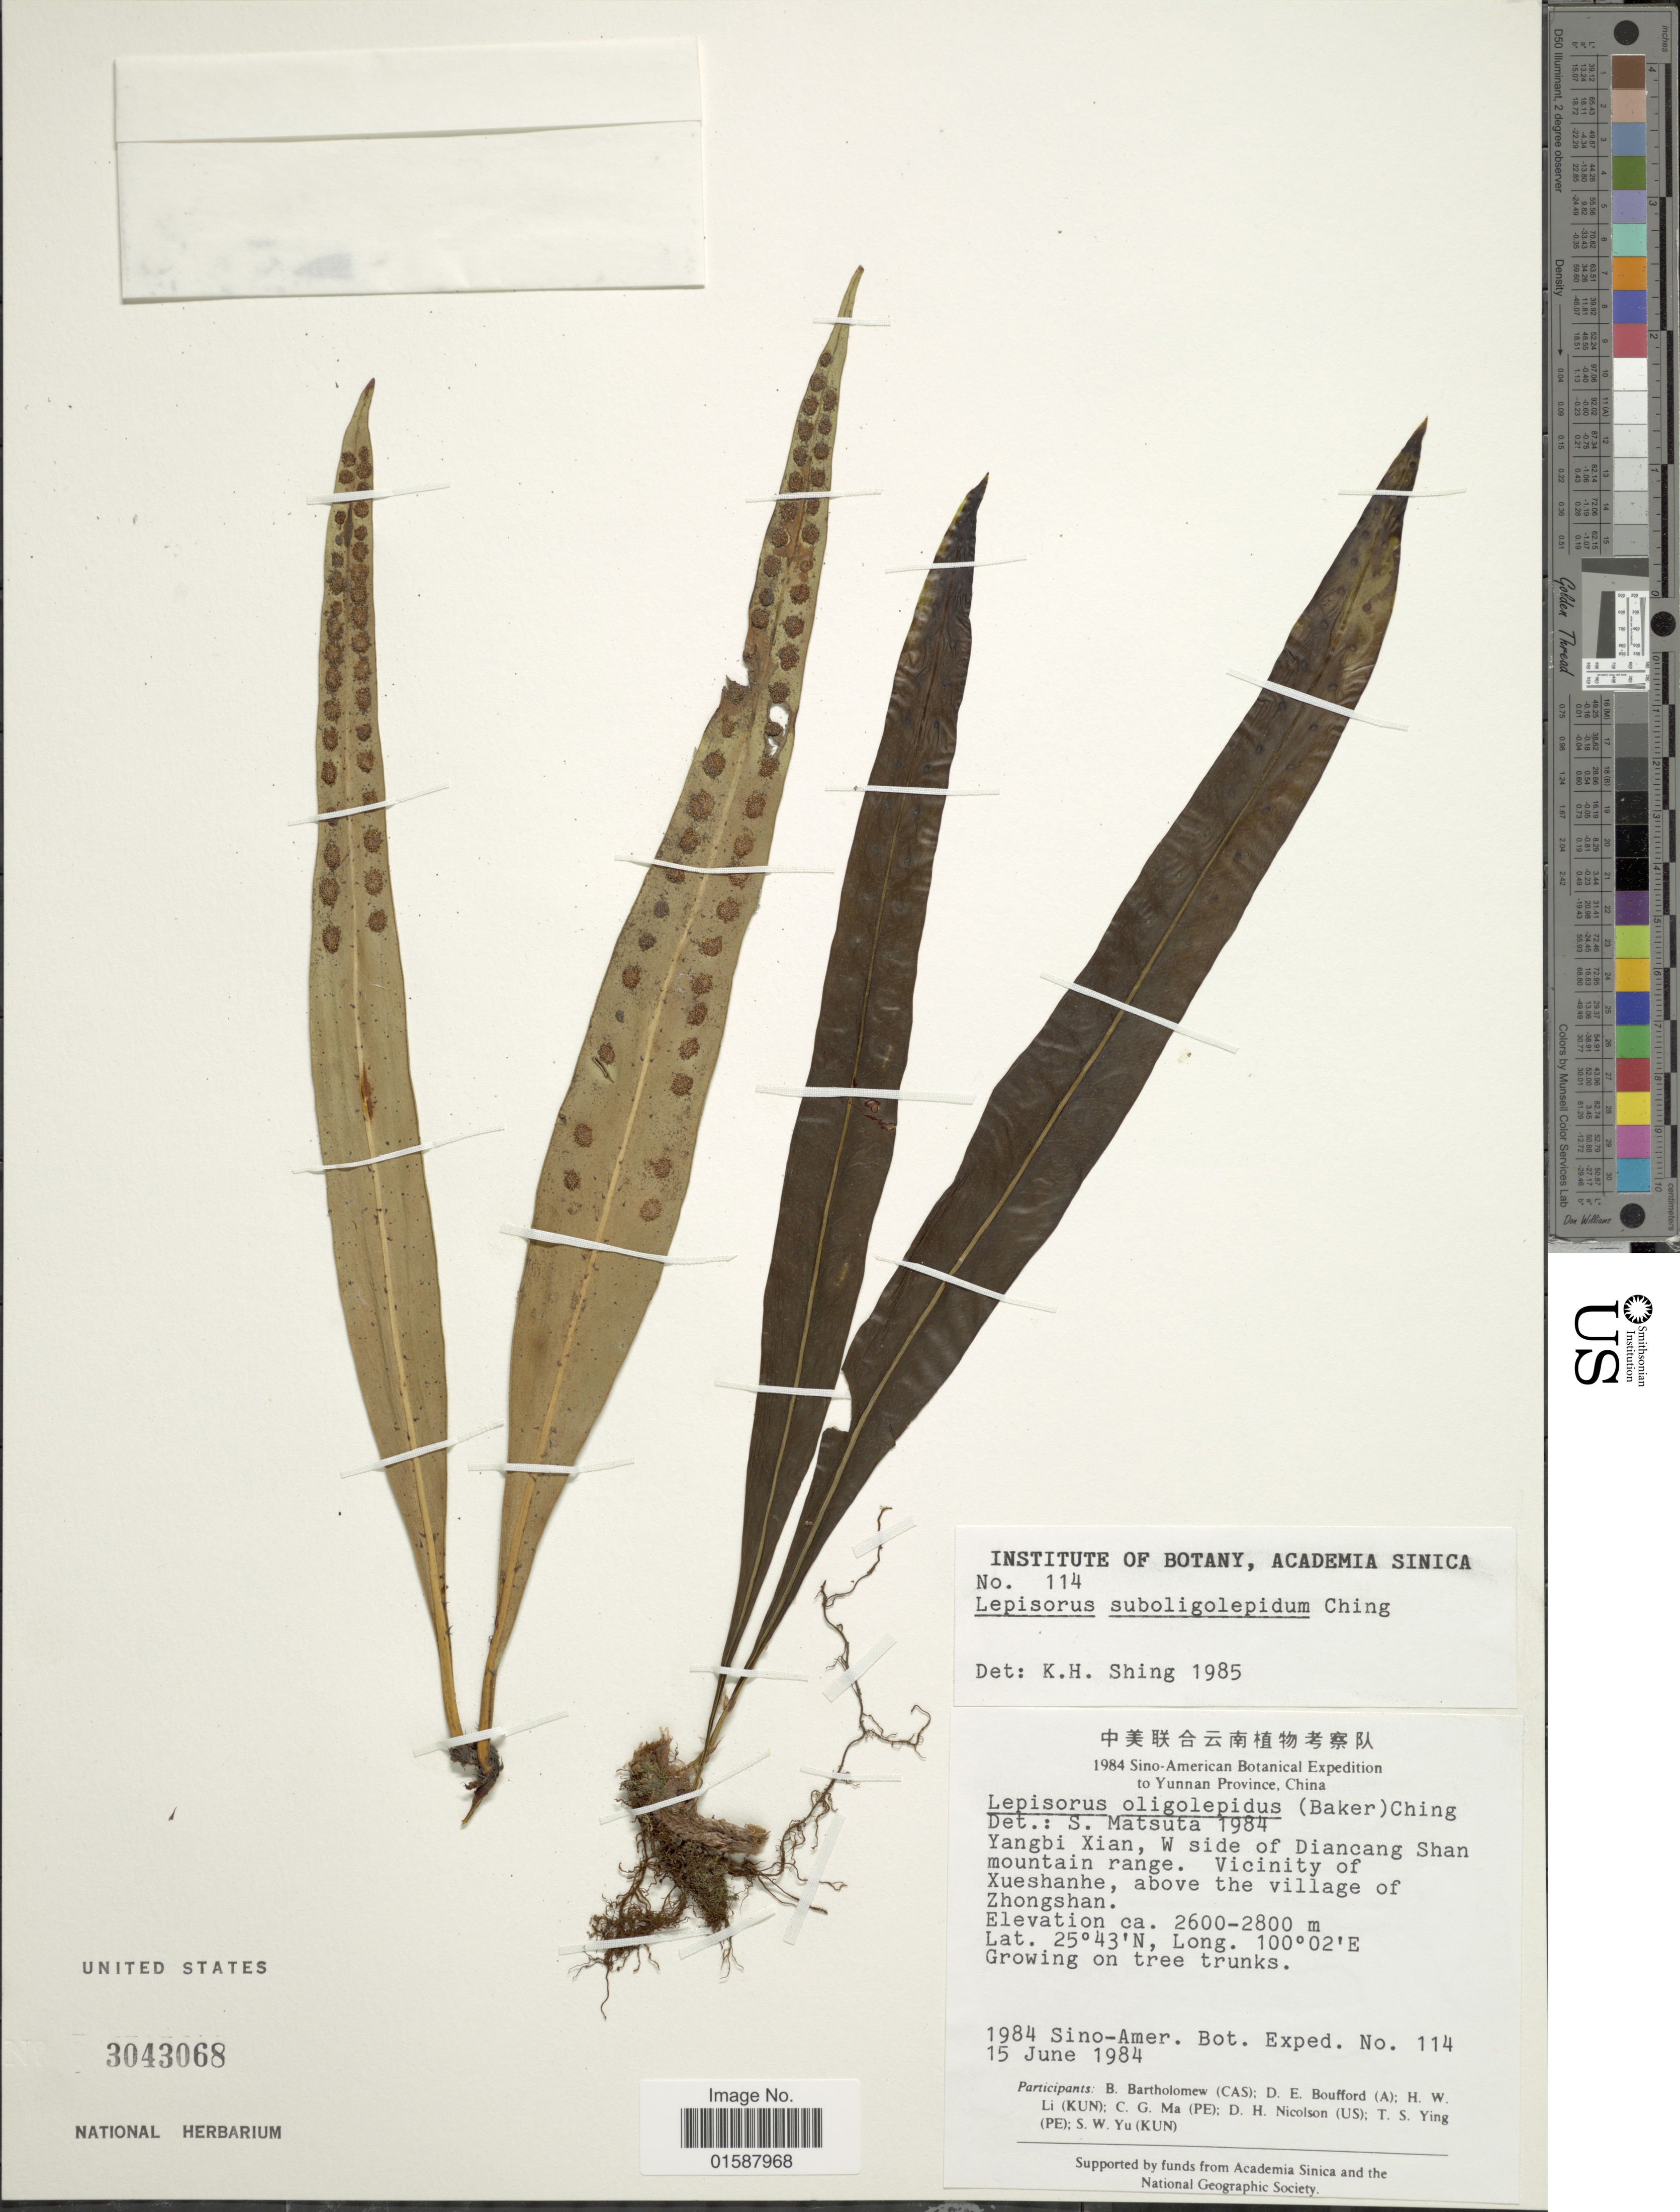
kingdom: Plantae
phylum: Tracheophyta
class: Polypodiopsida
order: Polypodiales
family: Polypodiaceae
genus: Lepisorus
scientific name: Lepisorus suboligolepidus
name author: Ching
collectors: Sino-Amer. Bot. Exped. 1984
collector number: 114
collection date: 1984-06-15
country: China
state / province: Yunnan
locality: Yangbi Xian, W side of Diancang Shan mountain range. Vicinity of Xueshanne, above the village of Zhongshan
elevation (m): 2600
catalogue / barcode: US 3043068